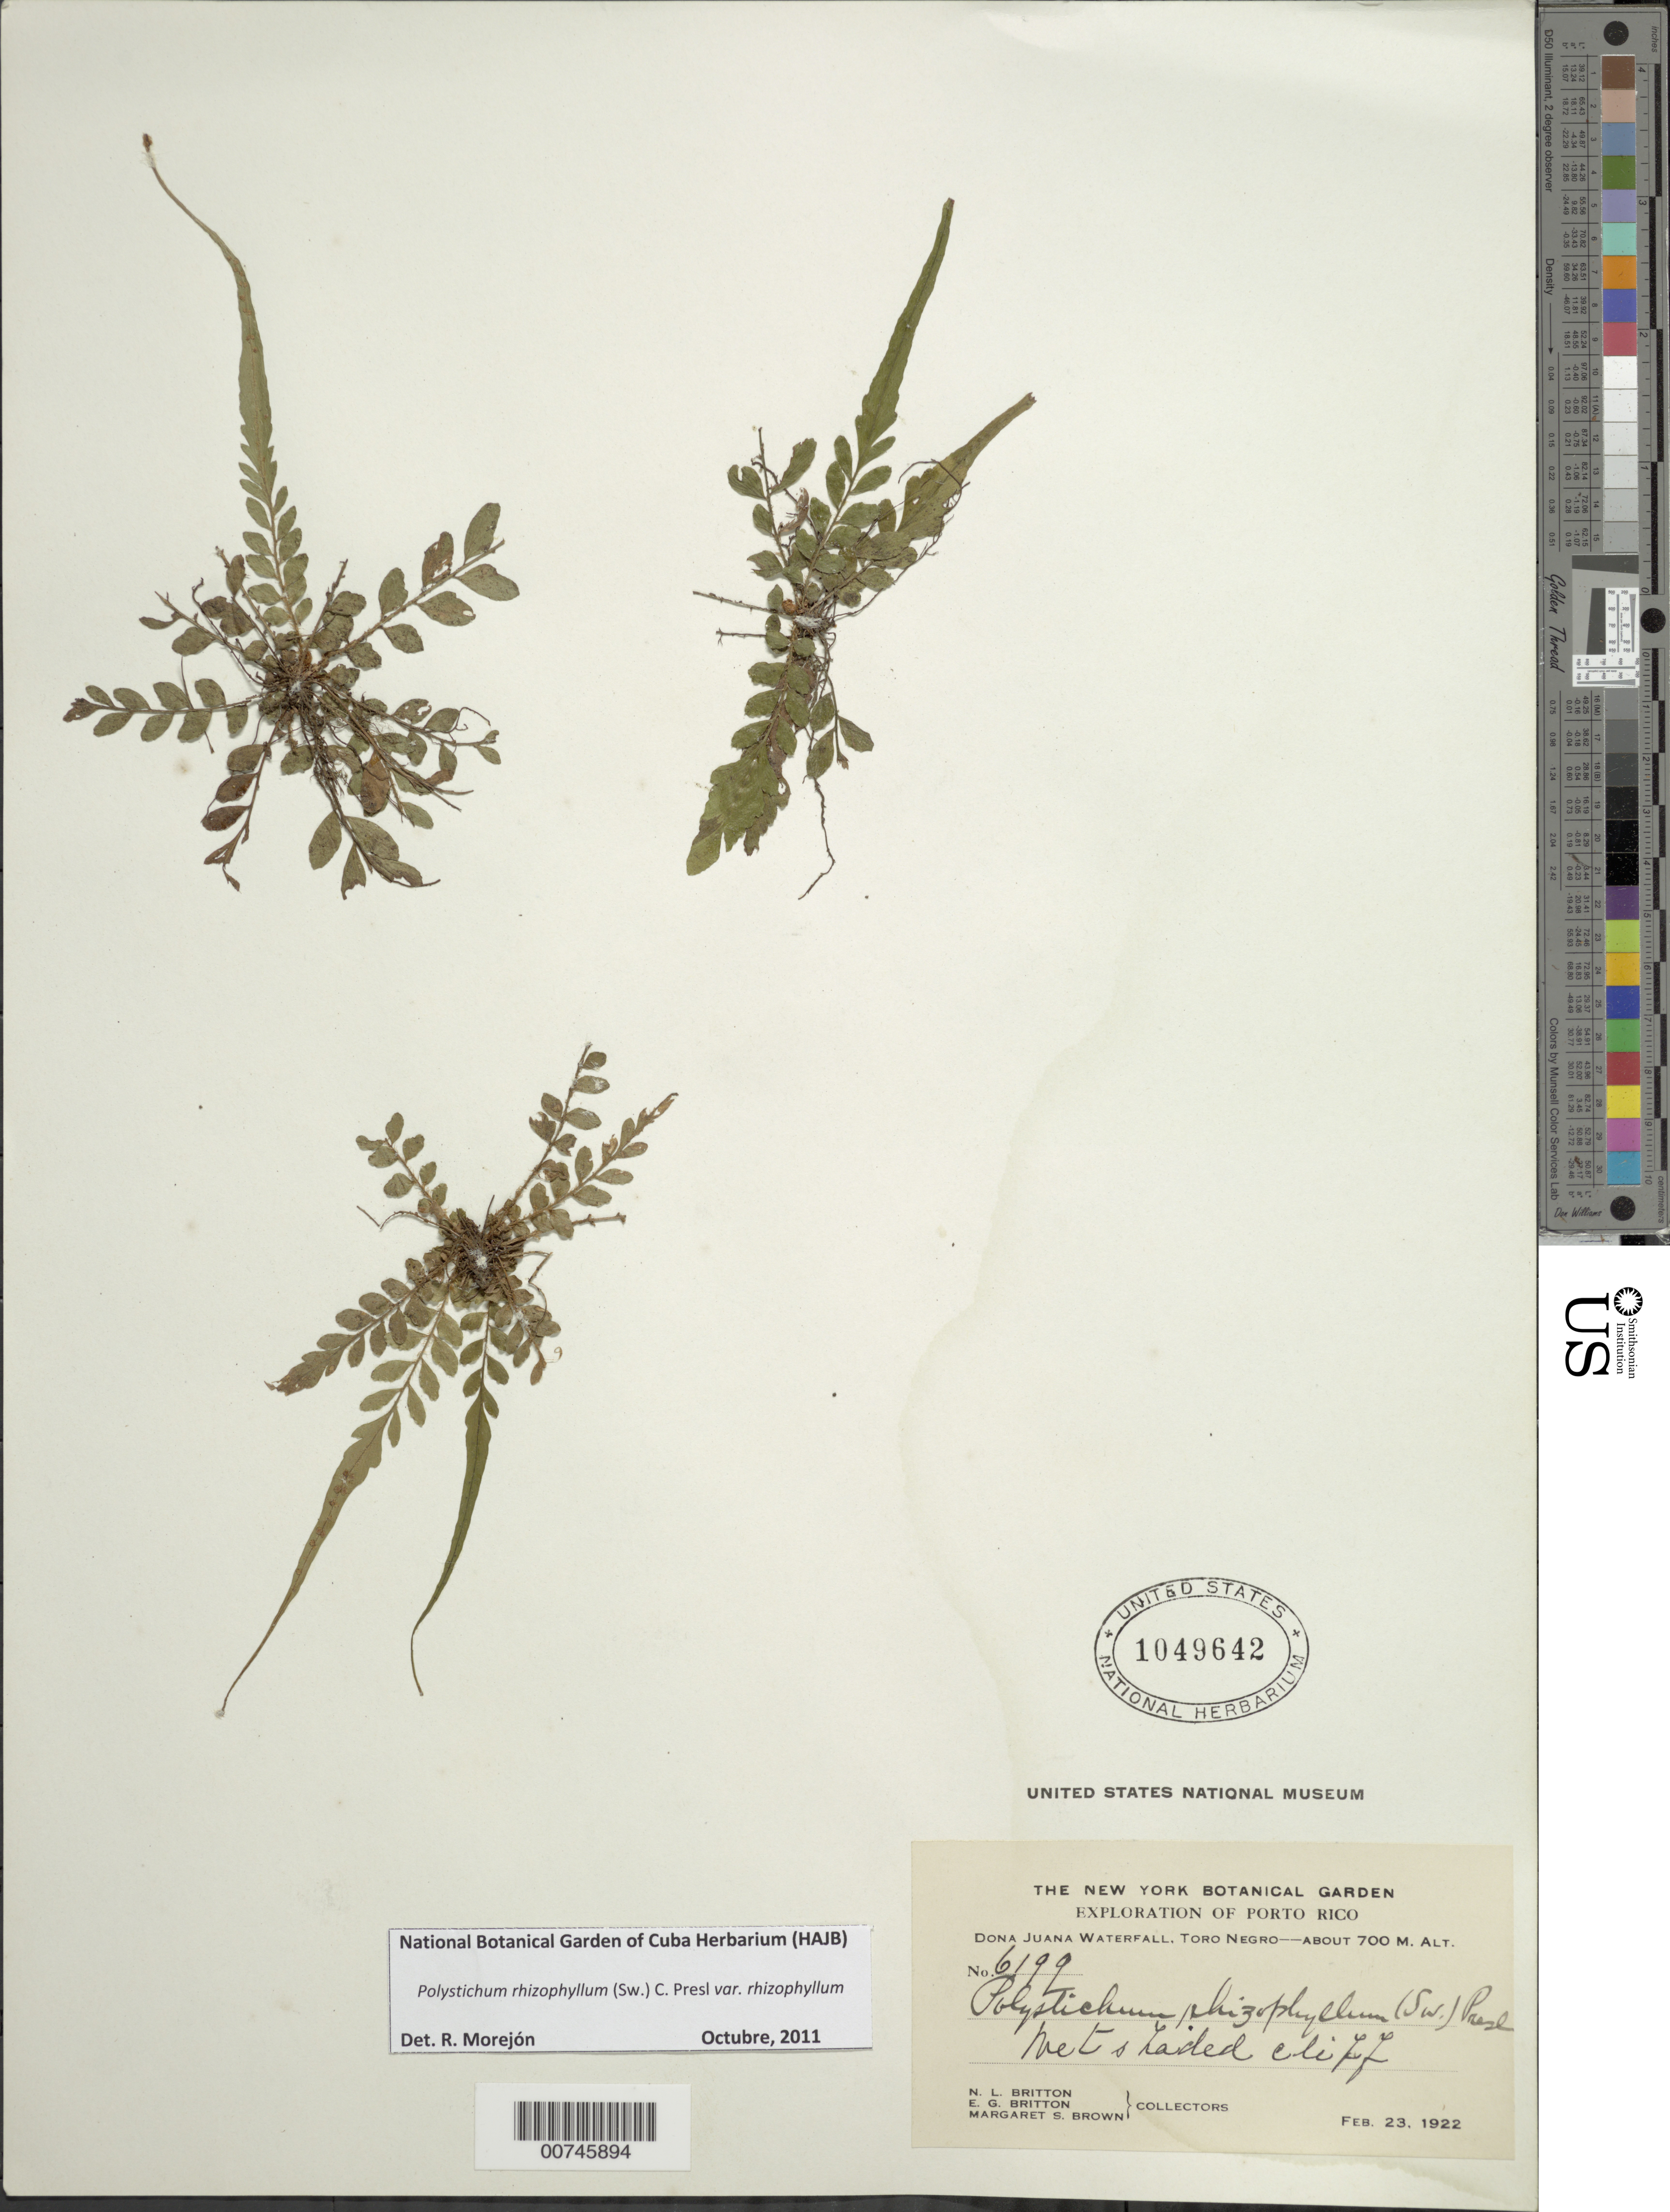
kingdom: Plantae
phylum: Tracheophyta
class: Polypodiopsida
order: Polypodiales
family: Dryopteridaceae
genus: Polystichum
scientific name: Polystichum rhizophyllum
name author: (Sw.) C. Presl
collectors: N. Britton, E. G. Britton & M. S. Brown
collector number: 6199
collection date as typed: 23 Feb 1922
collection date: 1922-02-23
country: Puerto Rico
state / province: Villalba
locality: Doña Juana Waterfall, Toro Negro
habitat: Wet shaded cliff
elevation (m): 700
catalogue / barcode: US 1049642